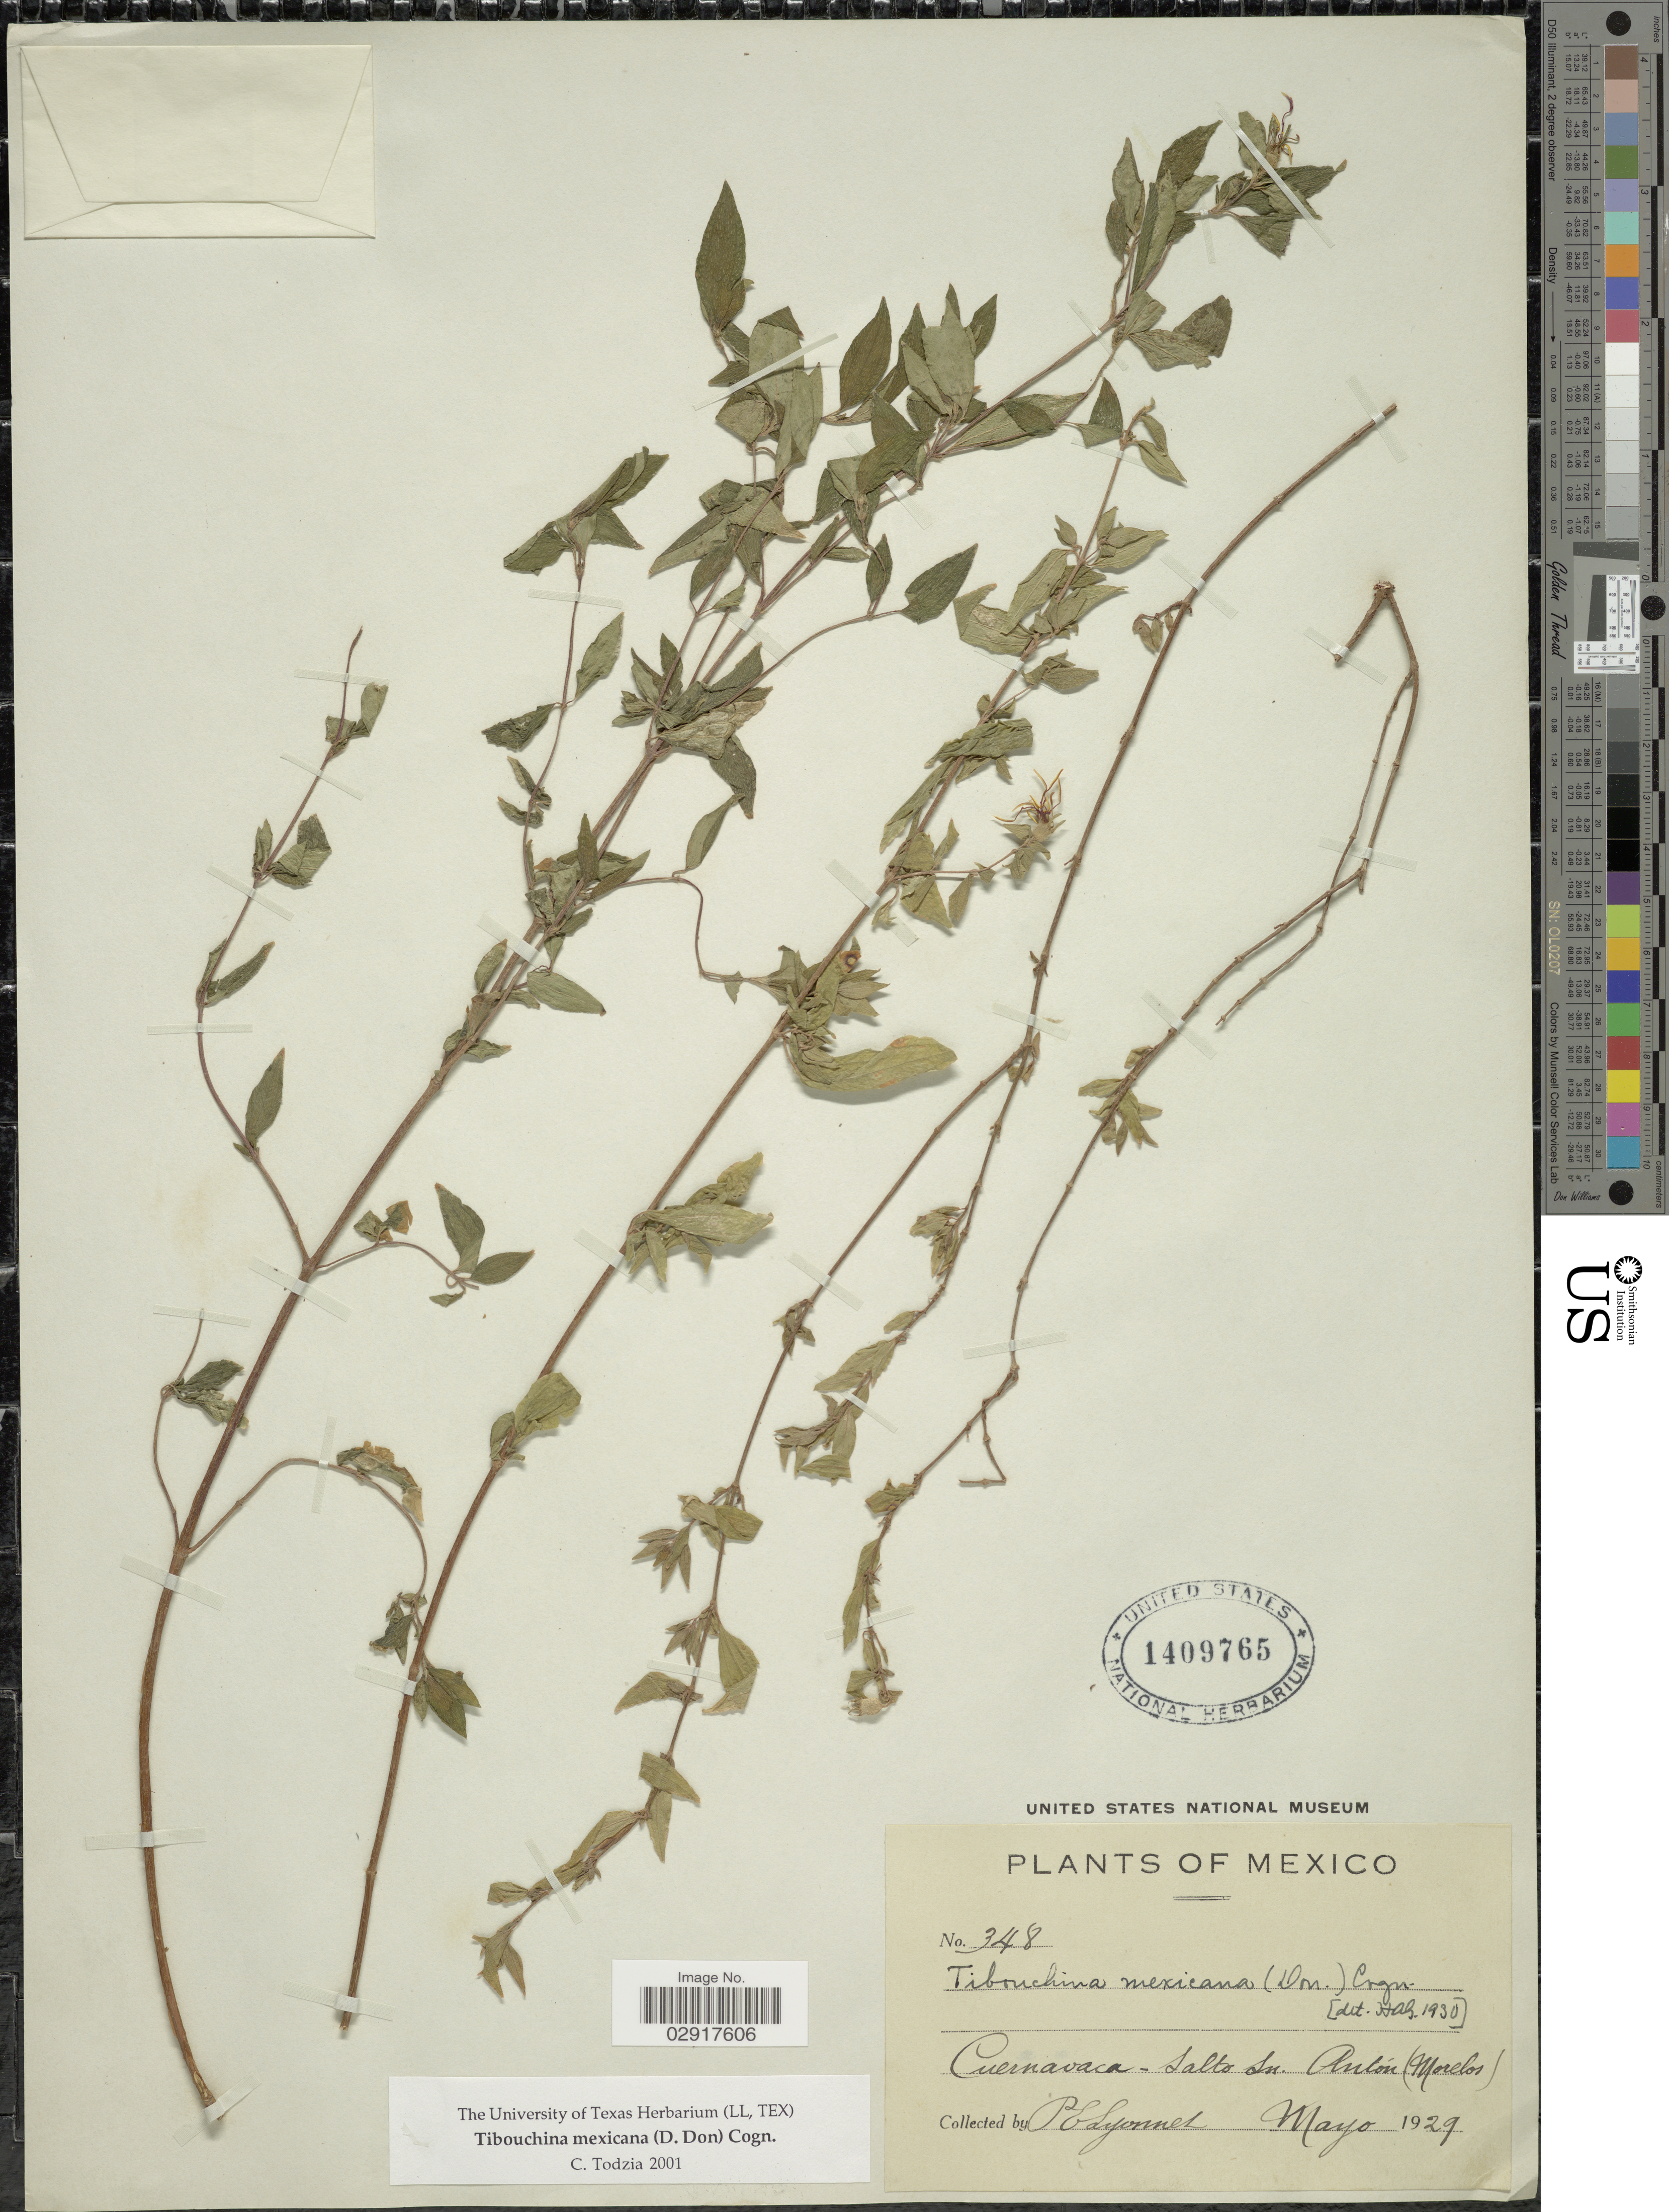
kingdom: Plantae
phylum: Tracheophyta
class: Magnoliopsida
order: Myrtales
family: Melastomataceae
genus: Chaetogastra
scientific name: Chaetogastra tortuosa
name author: (Bonpl.) DC.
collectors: P. Lyonnet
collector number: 348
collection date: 1929-05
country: Mexico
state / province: Morelos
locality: Cuernavaca - Salto sn. Antón (Morelos).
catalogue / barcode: US 1409765